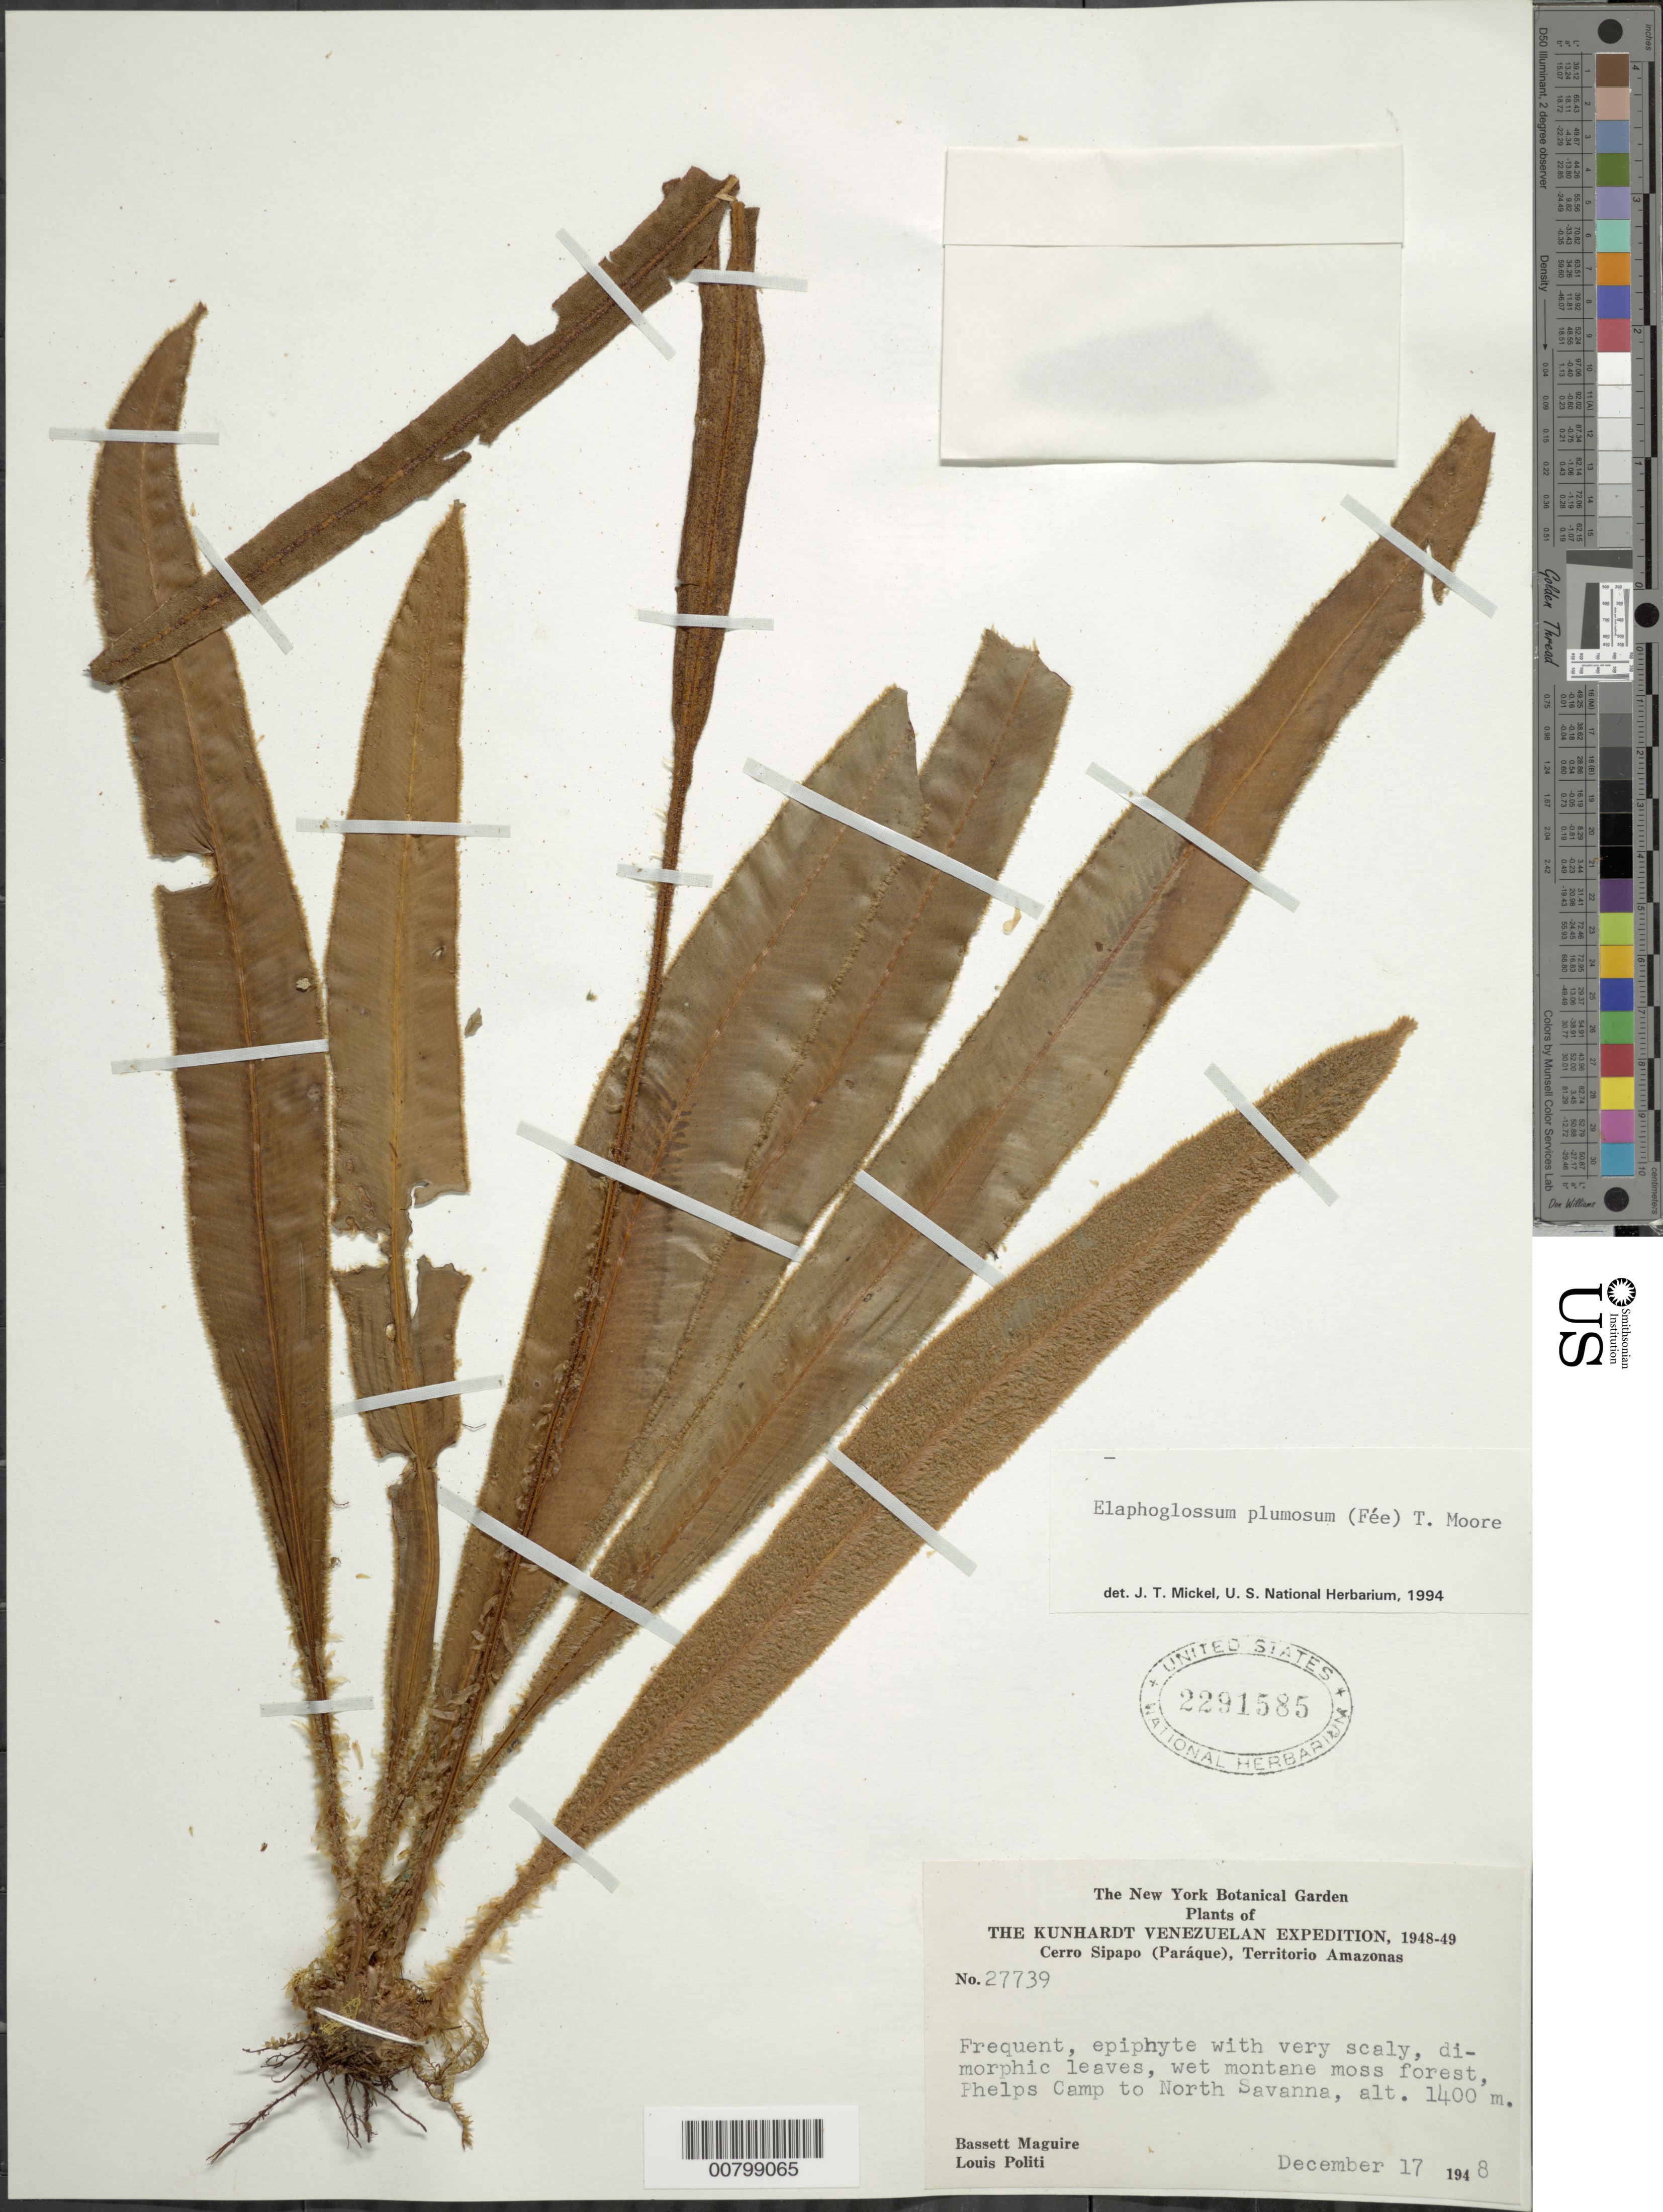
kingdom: Plantae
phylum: Tracheophyta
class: Polypodiopsida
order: Polypodiales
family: Dryopteridaceae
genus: Elaphoglossum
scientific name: Elaphoglossum plumosum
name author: (Fée) T. Moore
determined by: Mickel, J. T., (NY), New York Botanical Garden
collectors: B. Maguire & L. Politi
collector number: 27739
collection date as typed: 17-Dec-48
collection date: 1948-12-17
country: Venezuela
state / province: Amazonas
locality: Cerro Sipapo (Paráque), Phelps Camp to North Savanna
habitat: Wet montane moss forest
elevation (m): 1400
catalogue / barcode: US 2291585